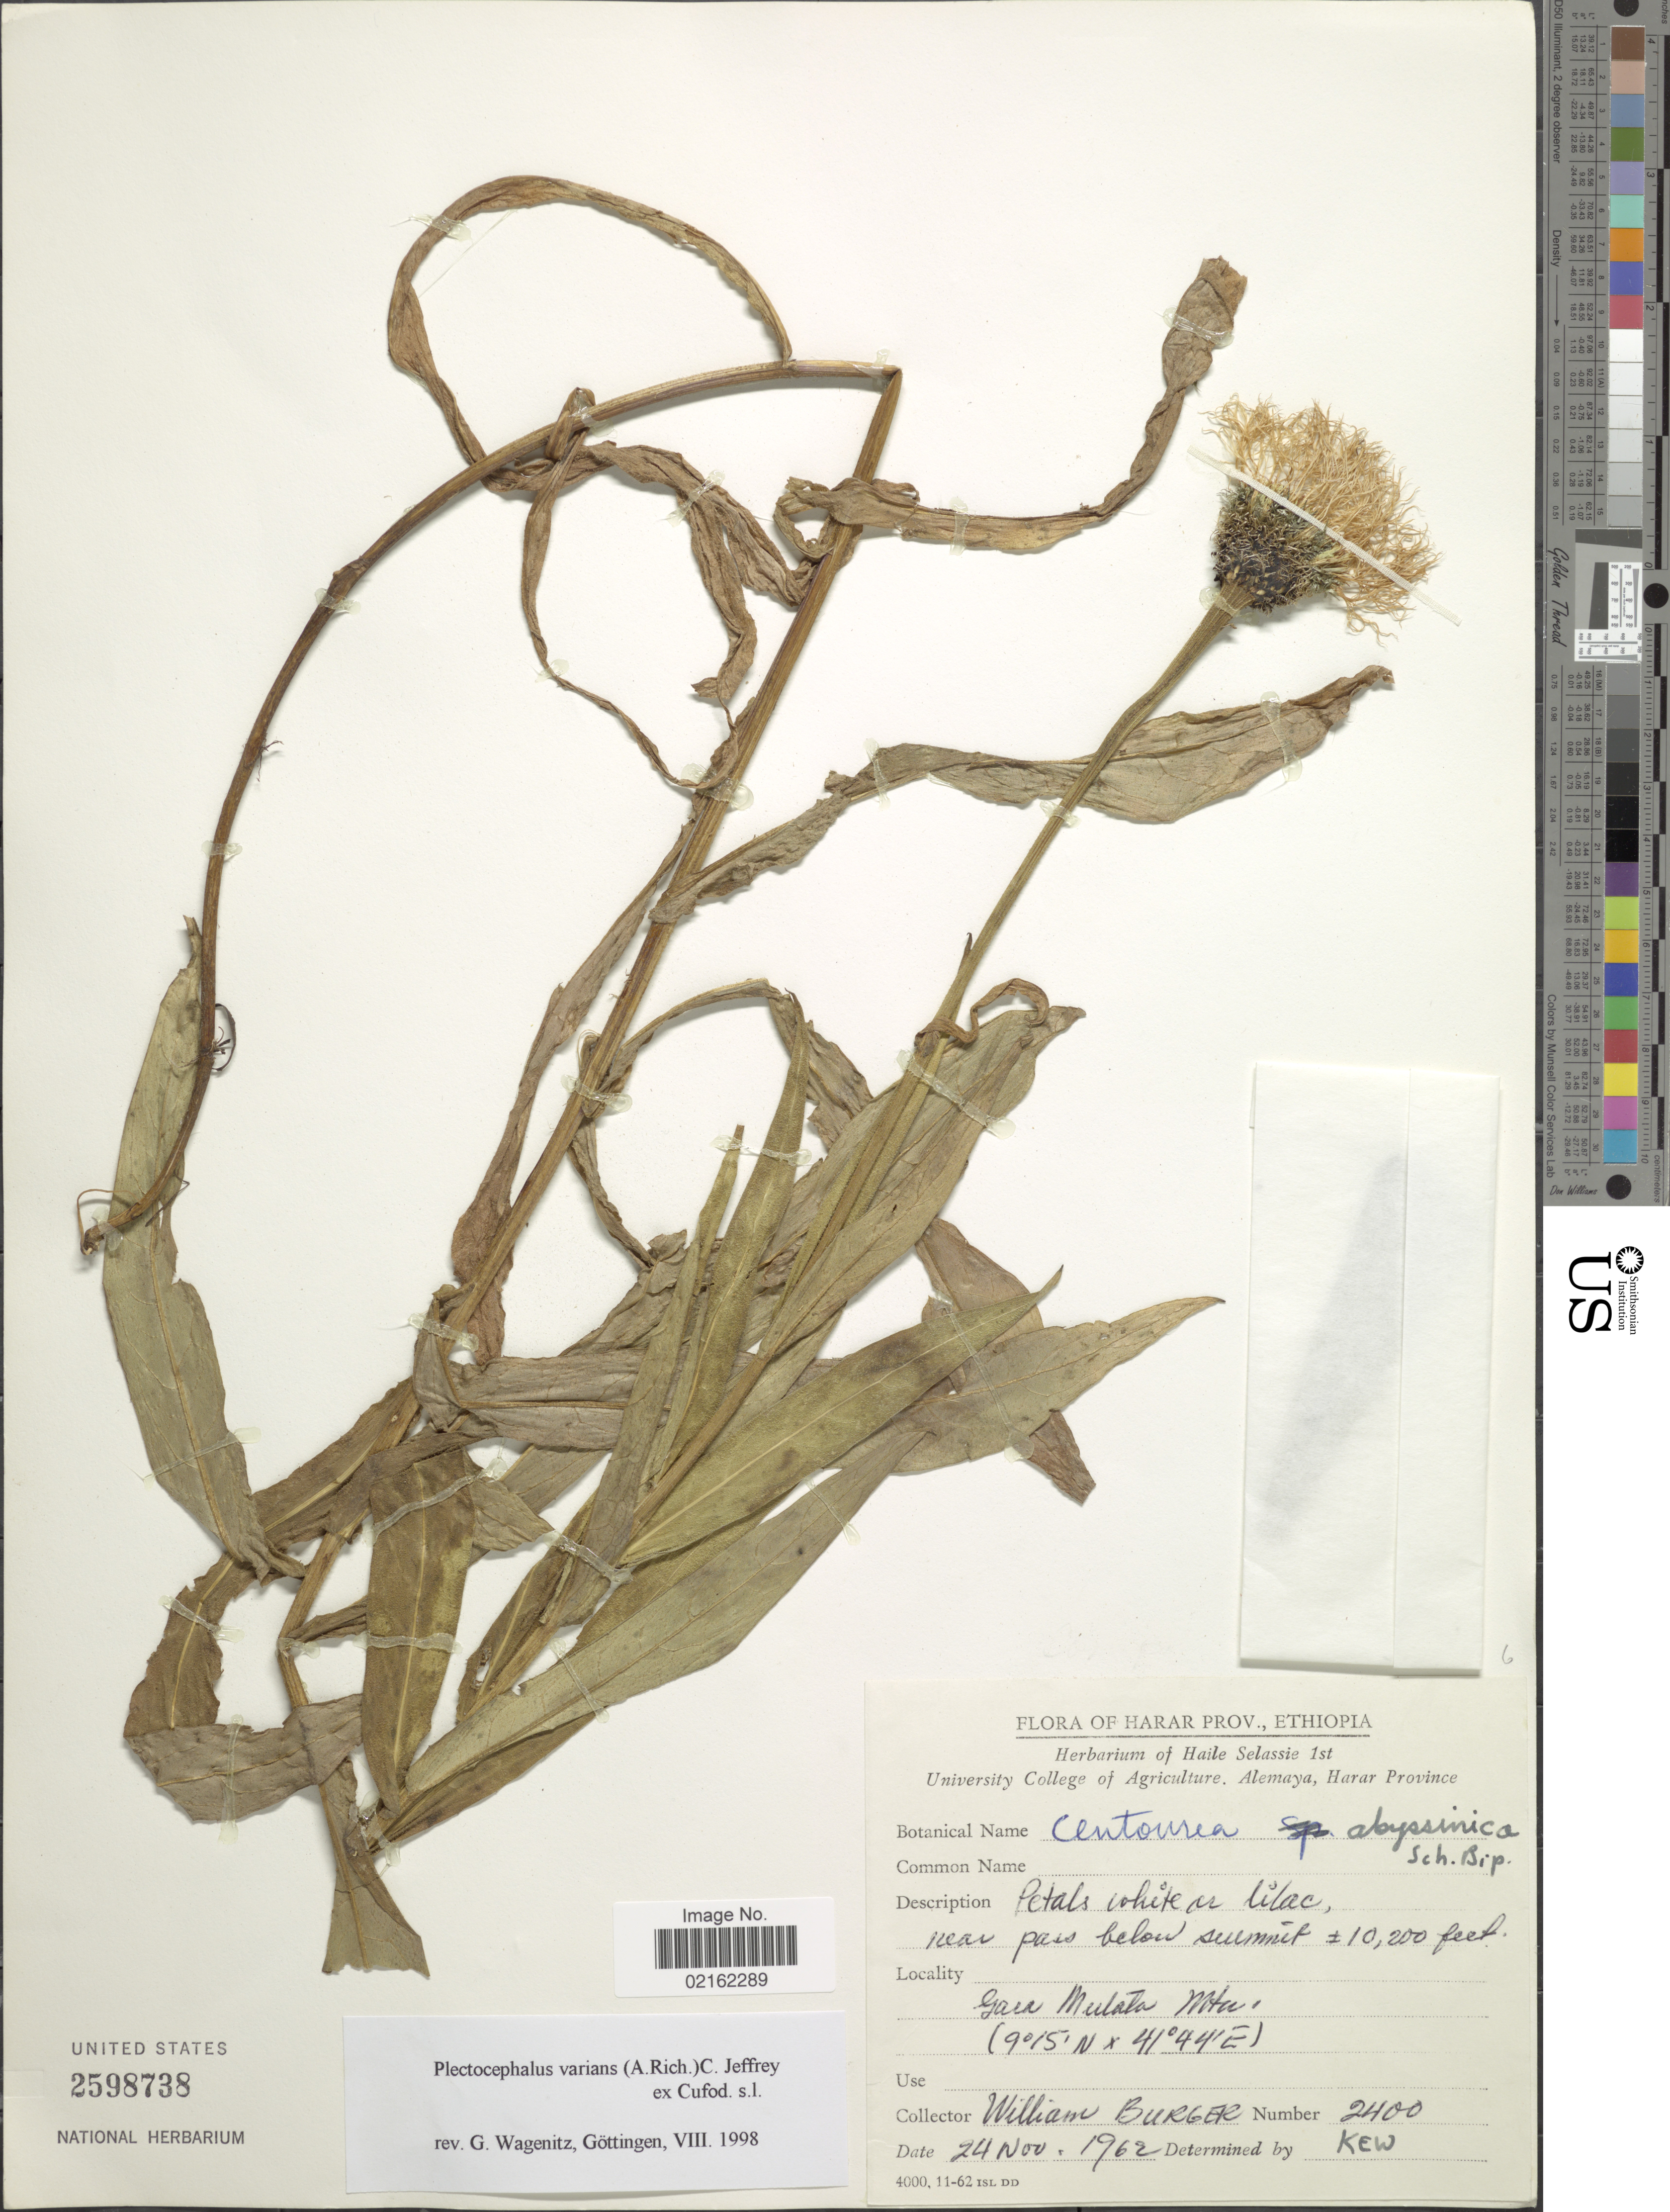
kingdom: Plantae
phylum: Tracheophyta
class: Magnoliopsida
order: Asterales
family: Asteraceae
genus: Plectocephalus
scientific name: Plectocephalus varians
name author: (A. Rich.) C. Jeffrey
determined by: Wagenitz, G.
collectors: W. Burger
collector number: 2400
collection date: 1962-11-24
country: Ethiopia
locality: Harar Prov., Gara Mutala Mtn.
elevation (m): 3109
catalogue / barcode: US 2598738